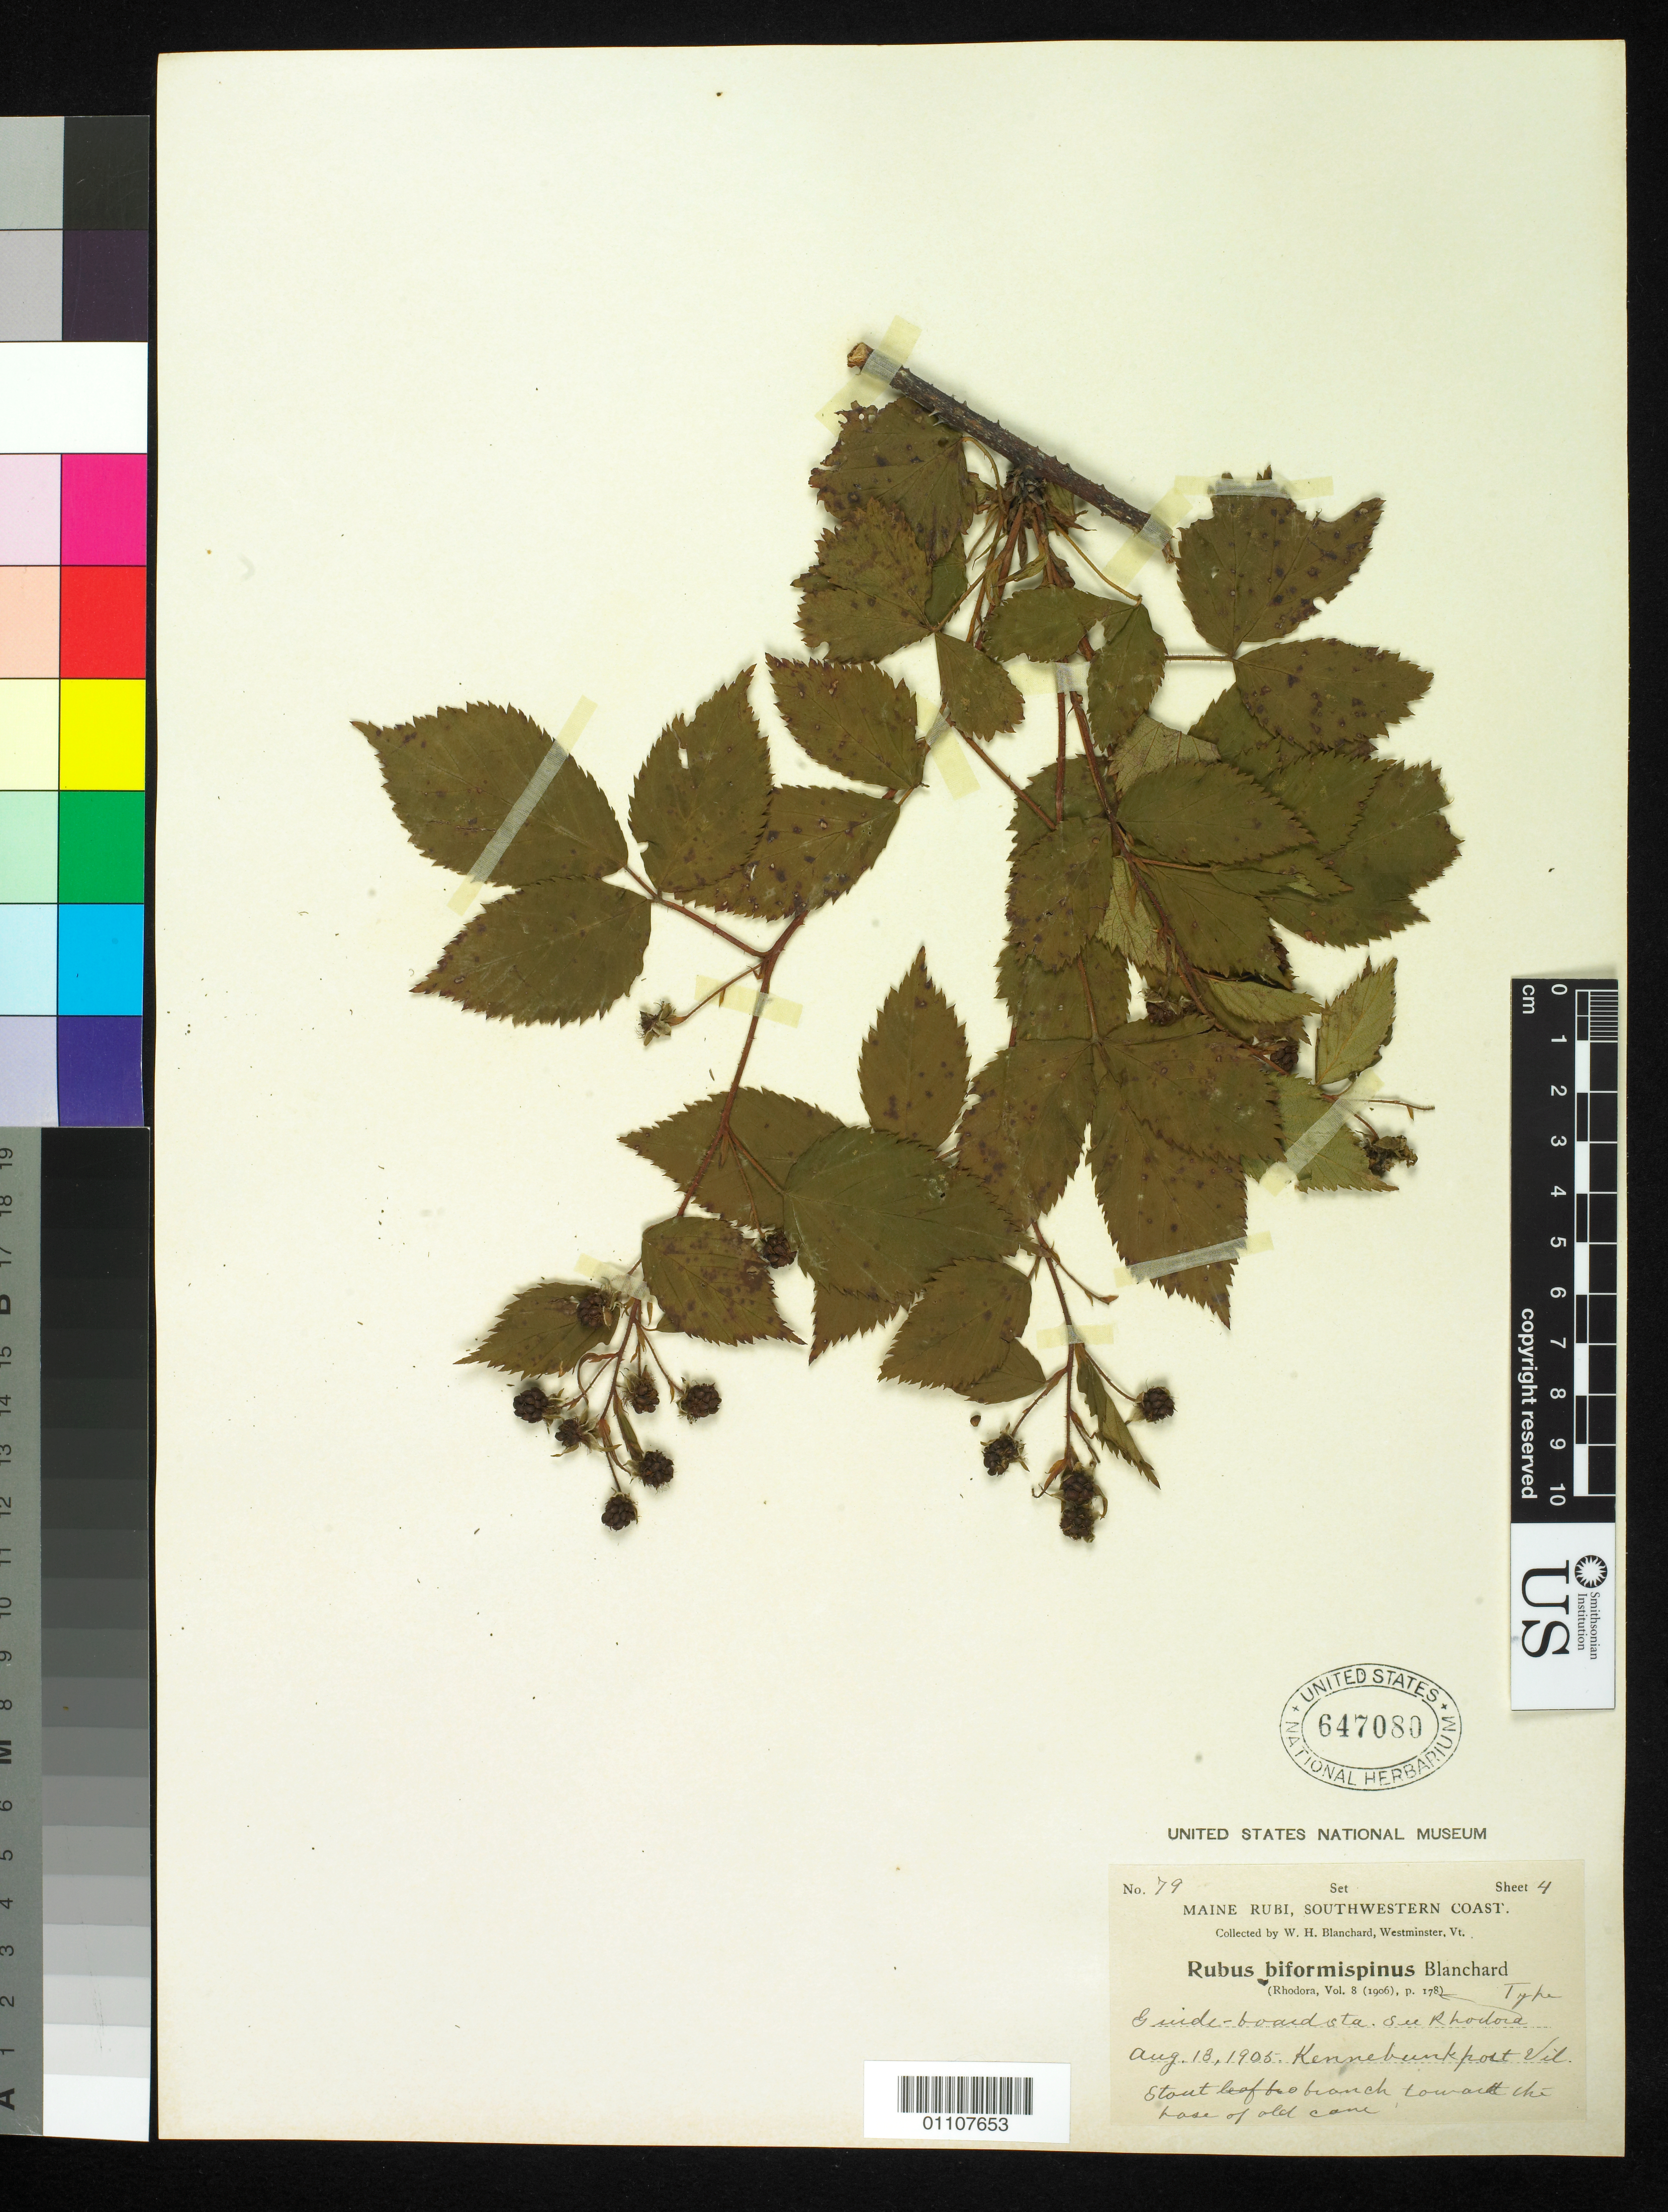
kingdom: Plantae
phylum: Tracheophyta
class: Magnoliopsida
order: Rosales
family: Rosaceae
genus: Rubus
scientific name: Rubus biformispinus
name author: Blanch.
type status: Syntype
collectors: W. H. Blanchard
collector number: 79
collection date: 1905-08-18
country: United States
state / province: Maine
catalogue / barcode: US 647080